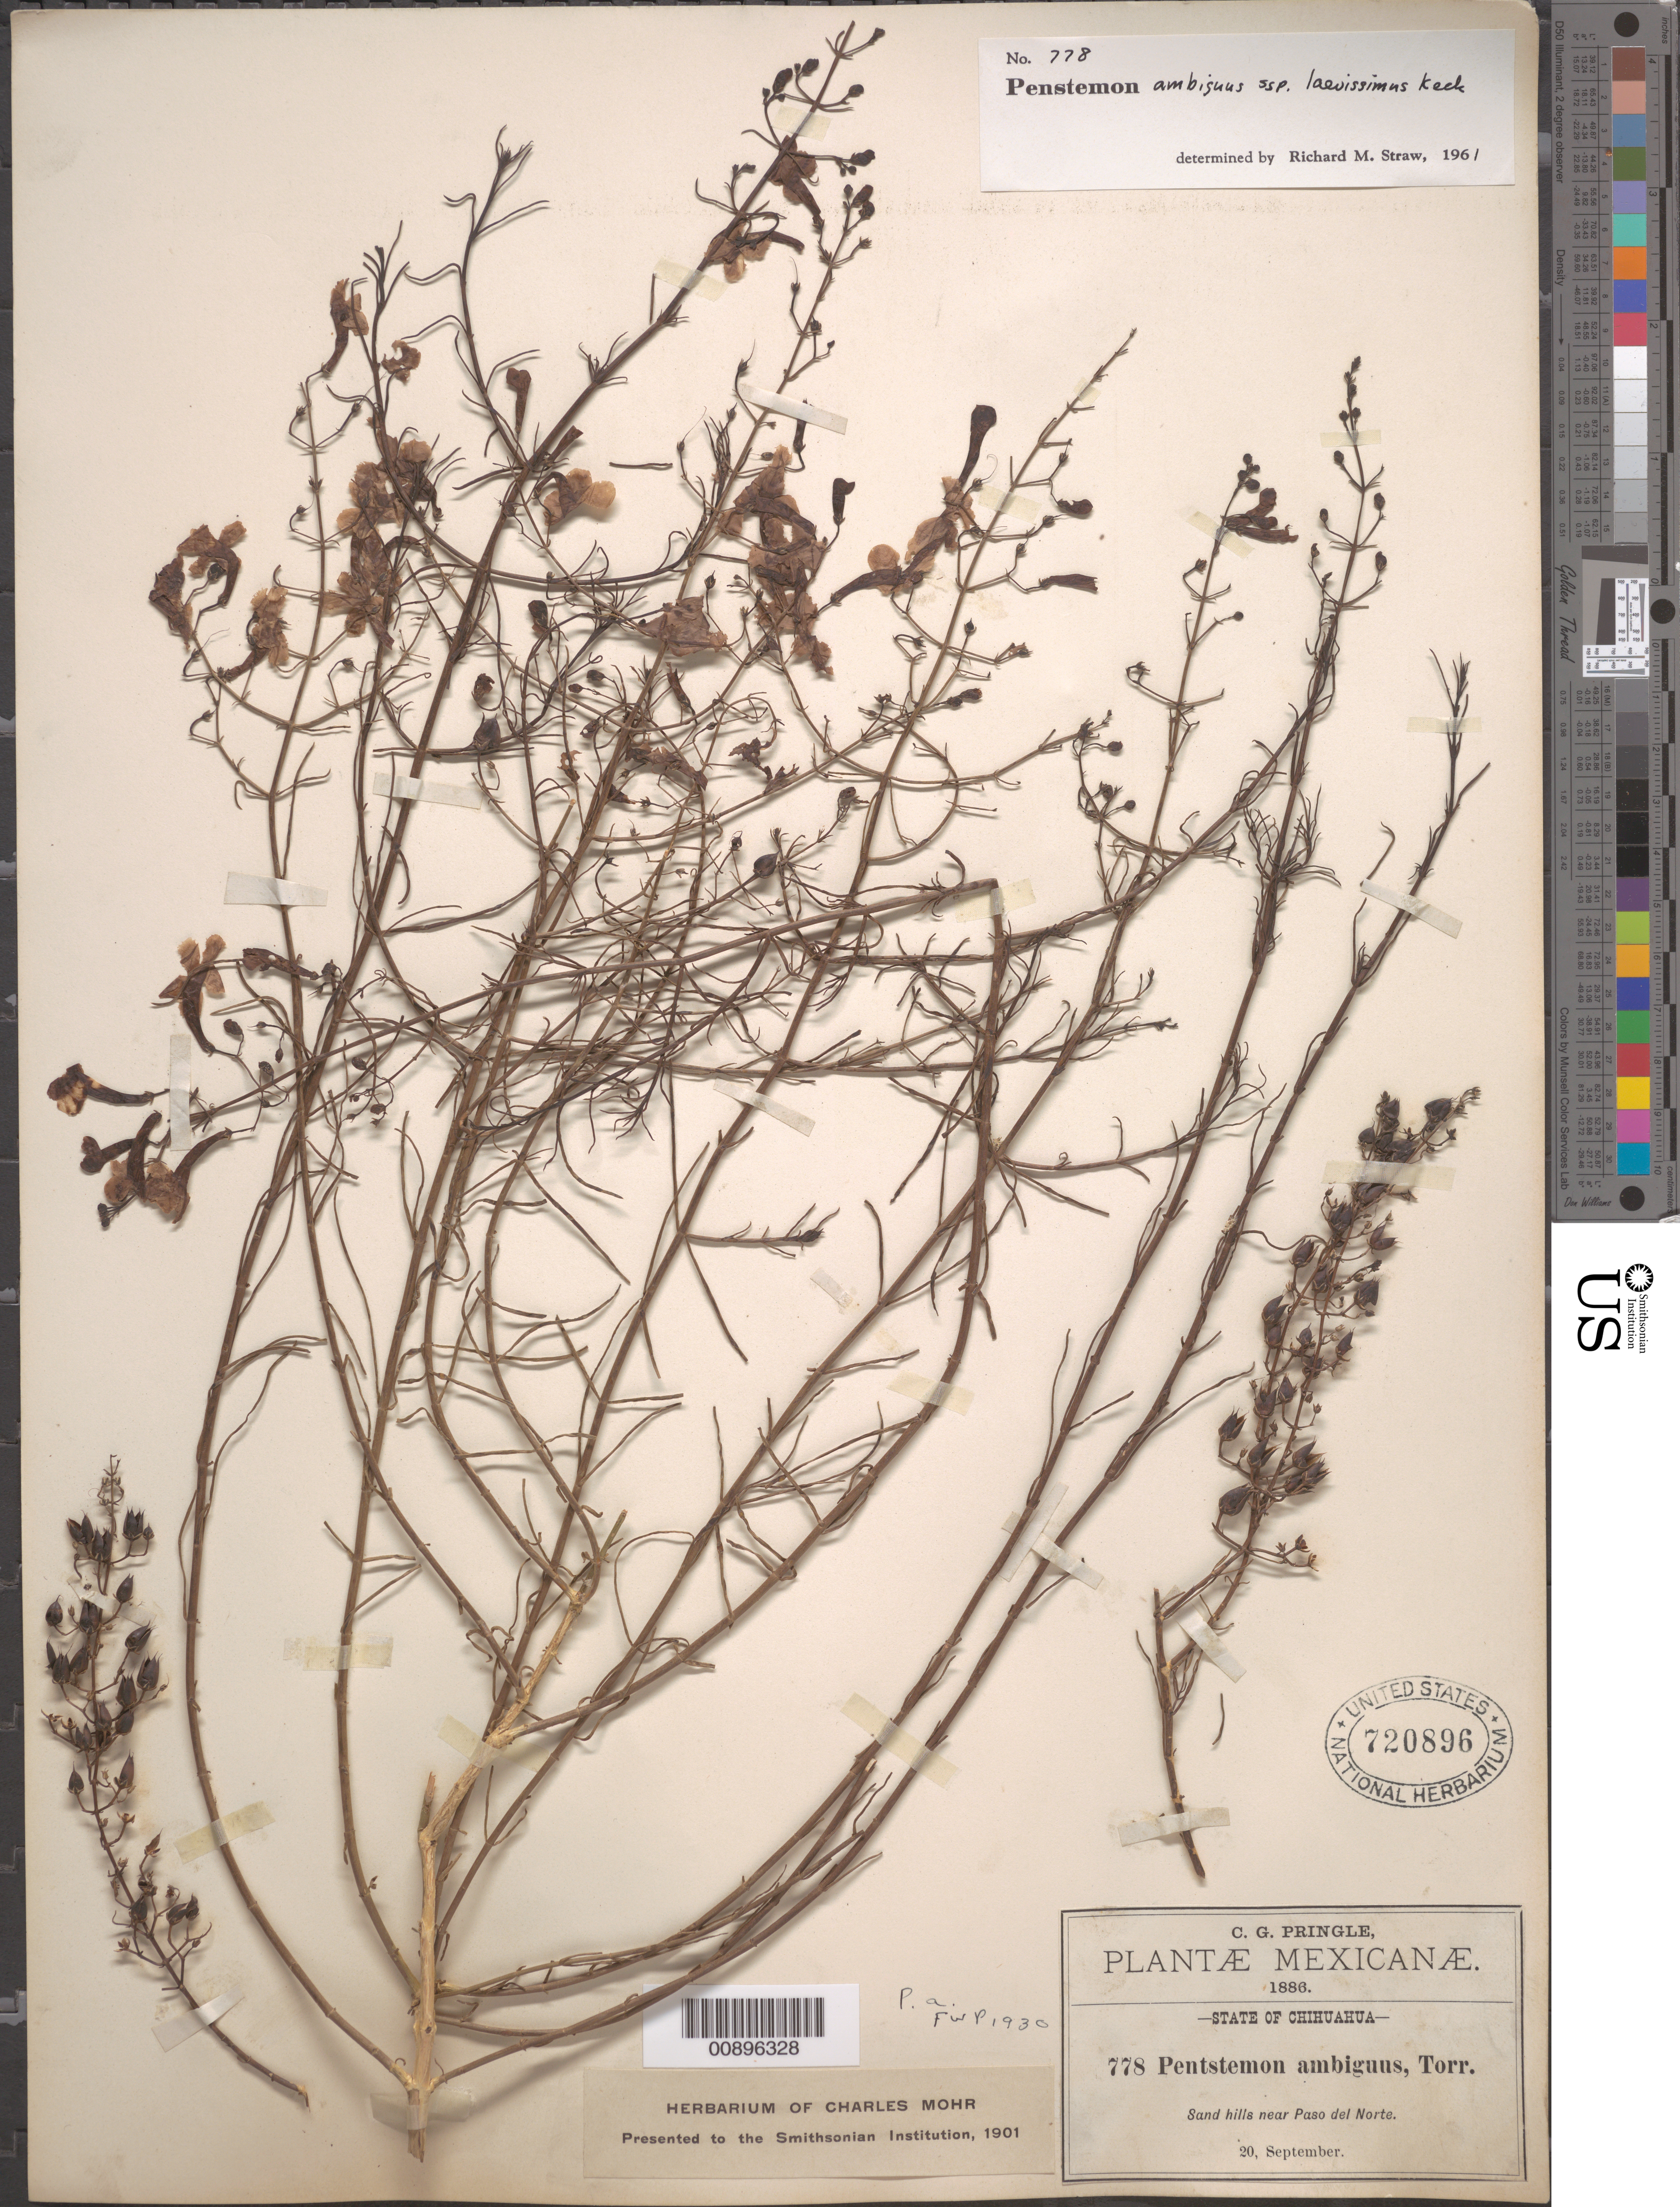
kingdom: Plantae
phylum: Tracheophyta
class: Magnoliopsida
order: Lamiales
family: Plantaginaceae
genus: Penstemon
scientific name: Penstemon ambiguus subsp. laevissimus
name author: D.D. Keck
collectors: C. G. Pringle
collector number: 778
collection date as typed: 20 Sep 1886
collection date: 1886-09-20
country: Mexico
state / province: Chihuahua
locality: Near Paso del Norte, Chihuahua.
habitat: Sand hills.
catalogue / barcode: US 720896